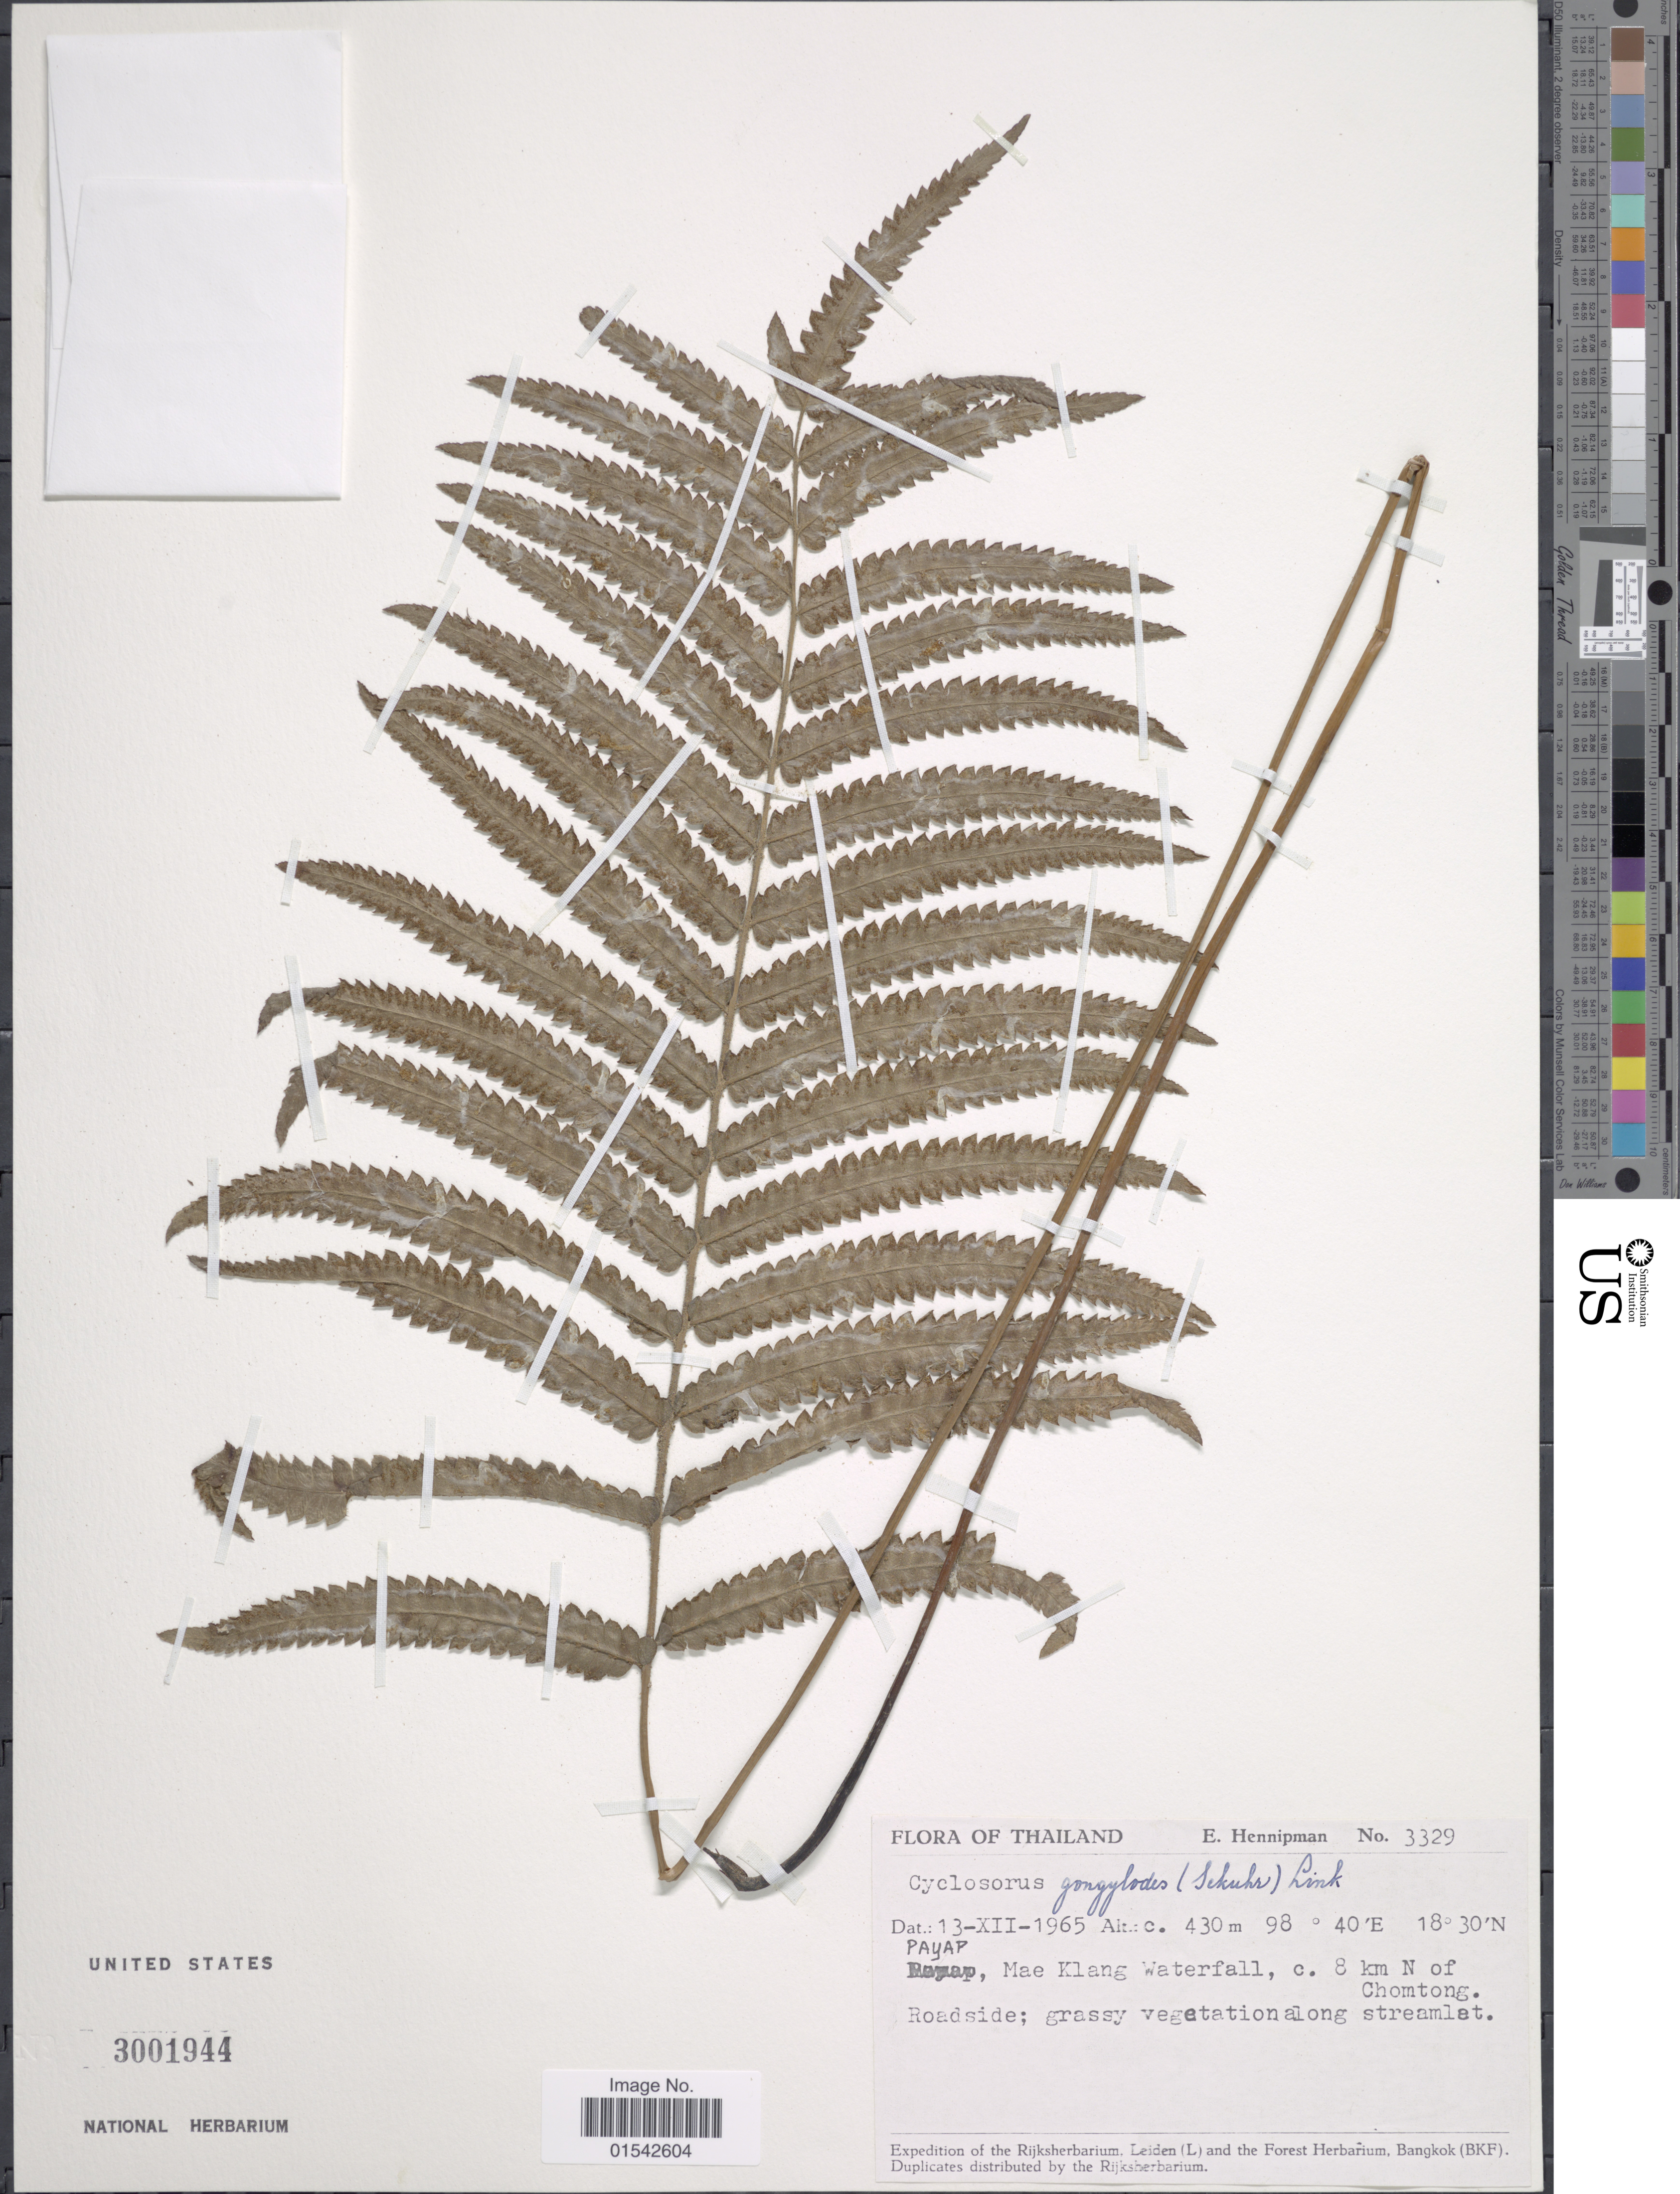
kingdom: Plantae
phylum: Tracheophyta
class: Polypodiopsida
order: Polypodiales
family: Thelypteridaceae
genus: Cyclosorus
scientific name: Cyclosorus interruptus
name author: (Willd.) H. Itô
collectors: E. Hennipman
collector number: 3329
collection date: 1965-12-13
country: Thailand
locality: Payap, Mae Klang Waterfall, c. 8 km N of Chomtong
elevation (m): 430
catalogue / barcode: US 3001944